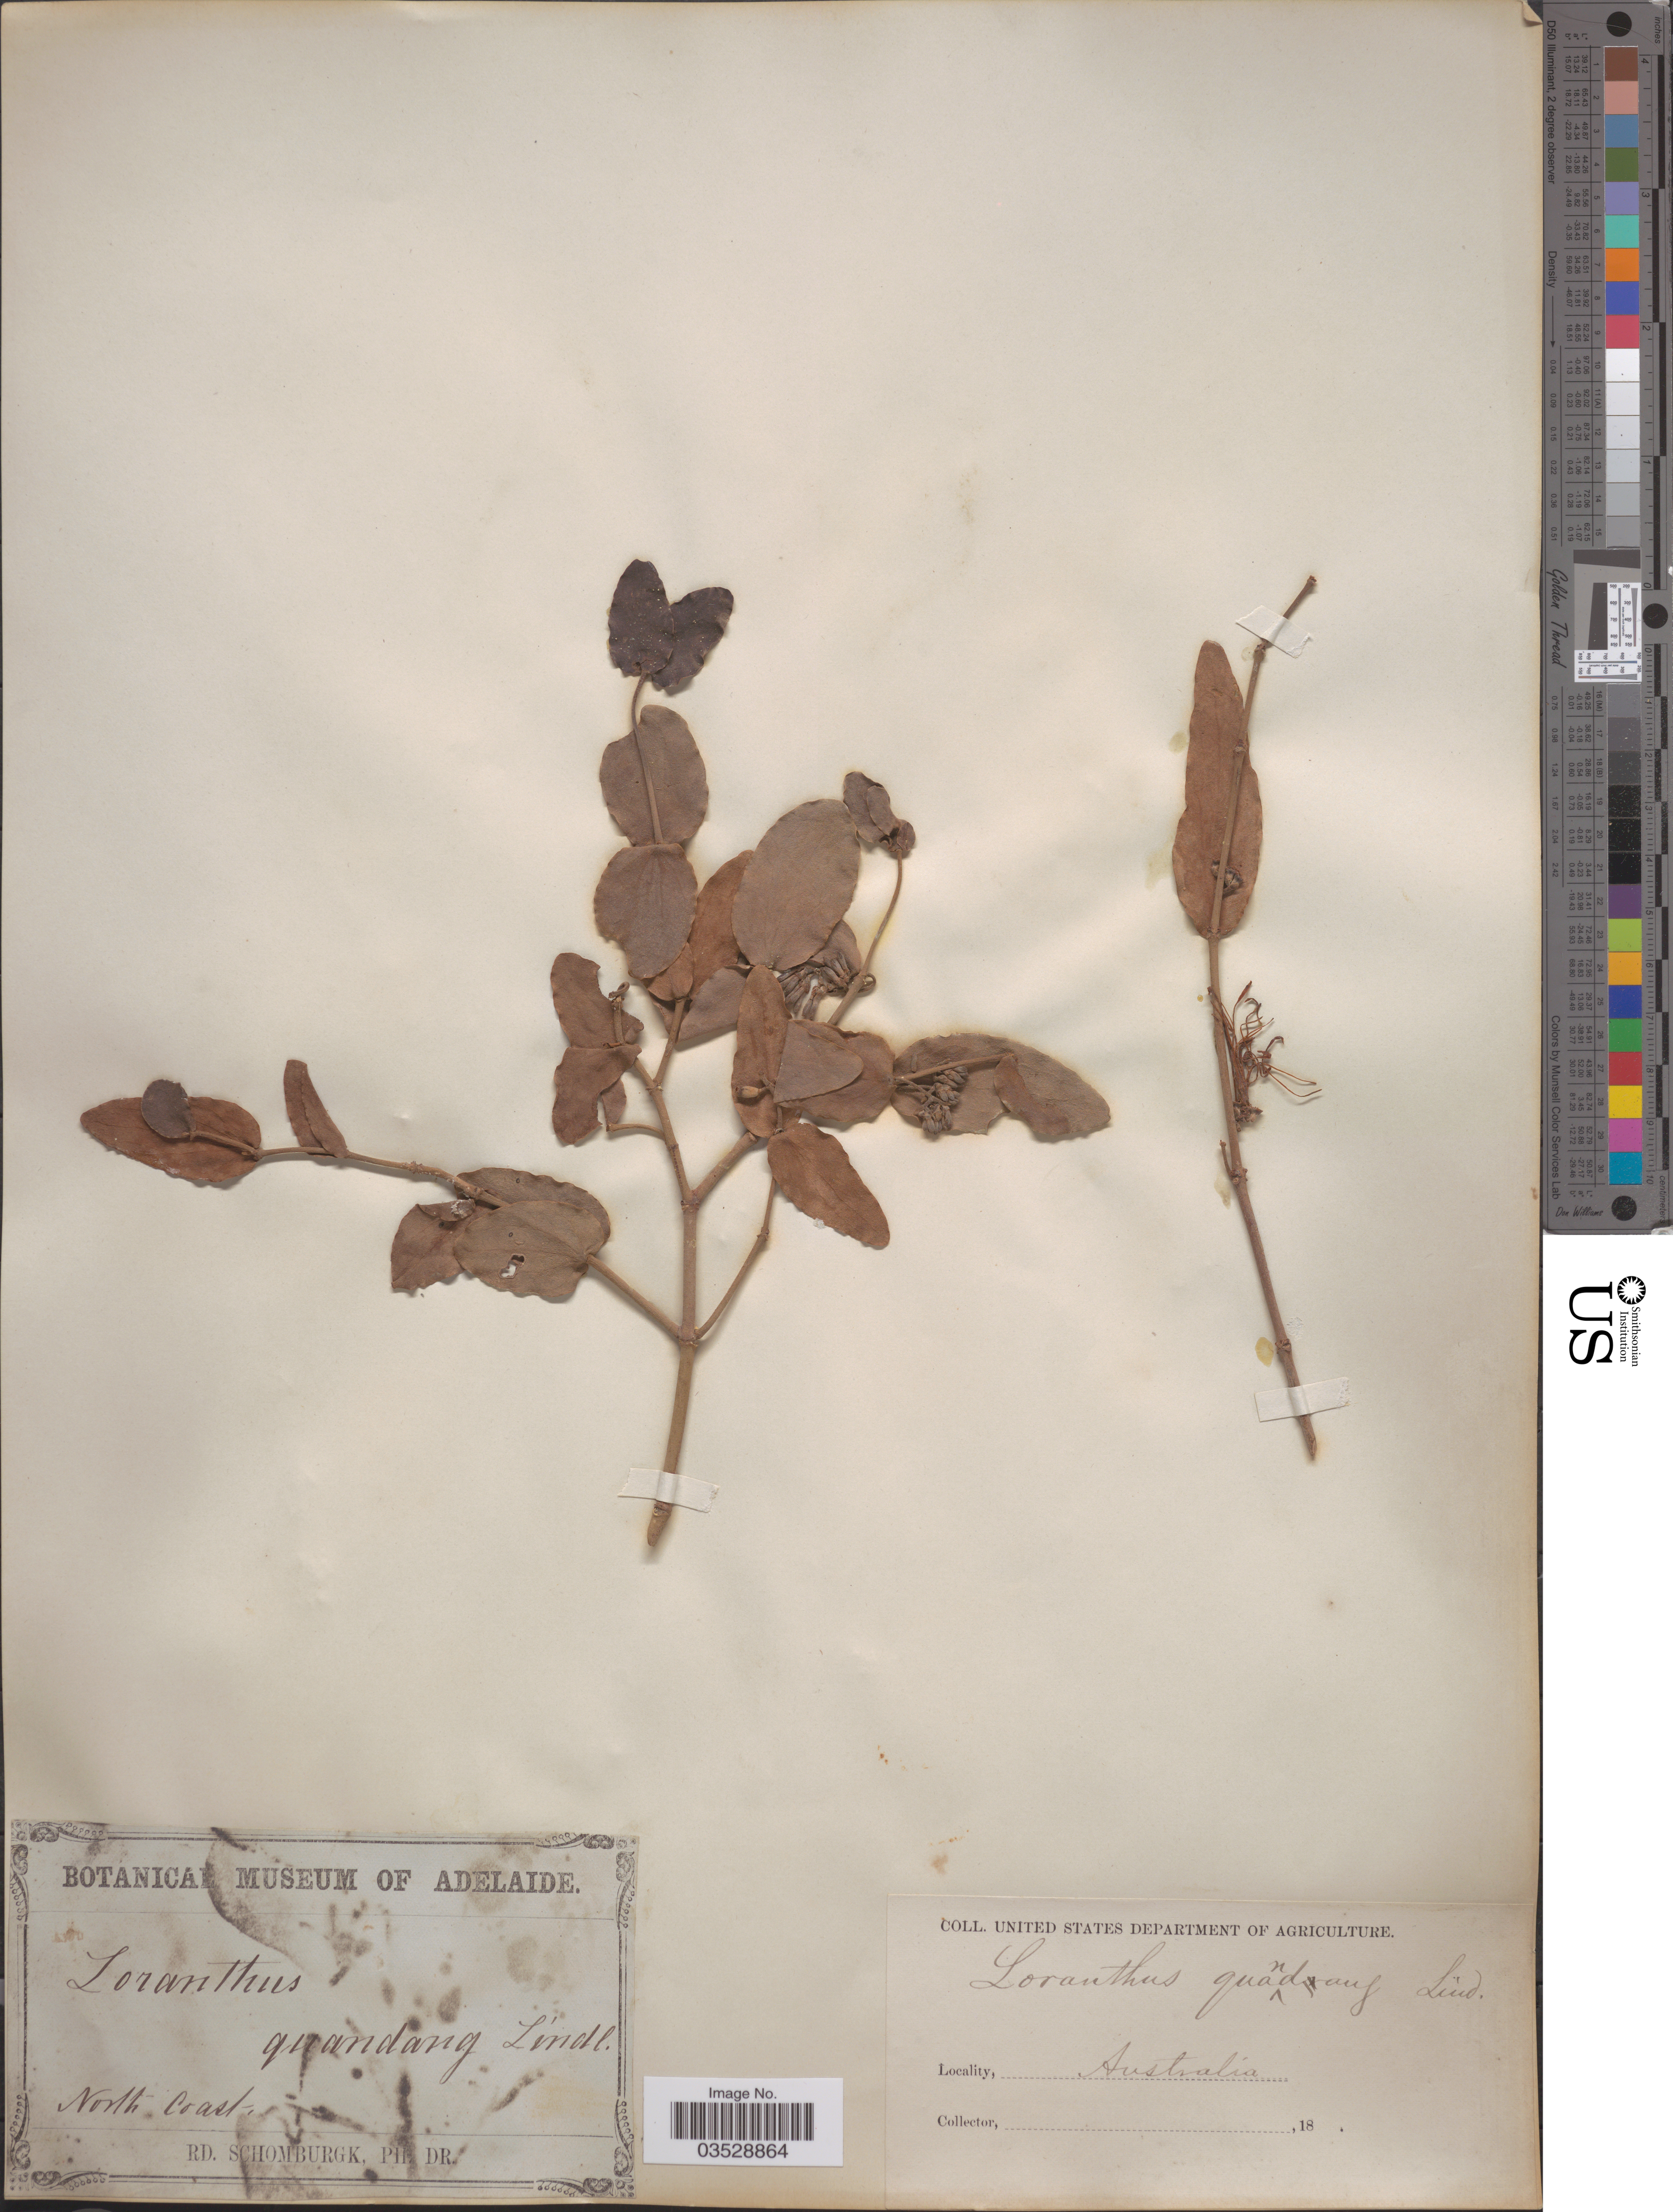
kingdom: Plantae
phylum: Tracheophyta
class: Magnoliopsida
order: Santalales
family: Loranthaceae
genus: Amyema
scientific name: Amyema quandang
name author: (Lindl.) Tiegh.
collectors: M. R. Schomburgk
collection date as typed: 18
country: Australia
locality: North Coast.